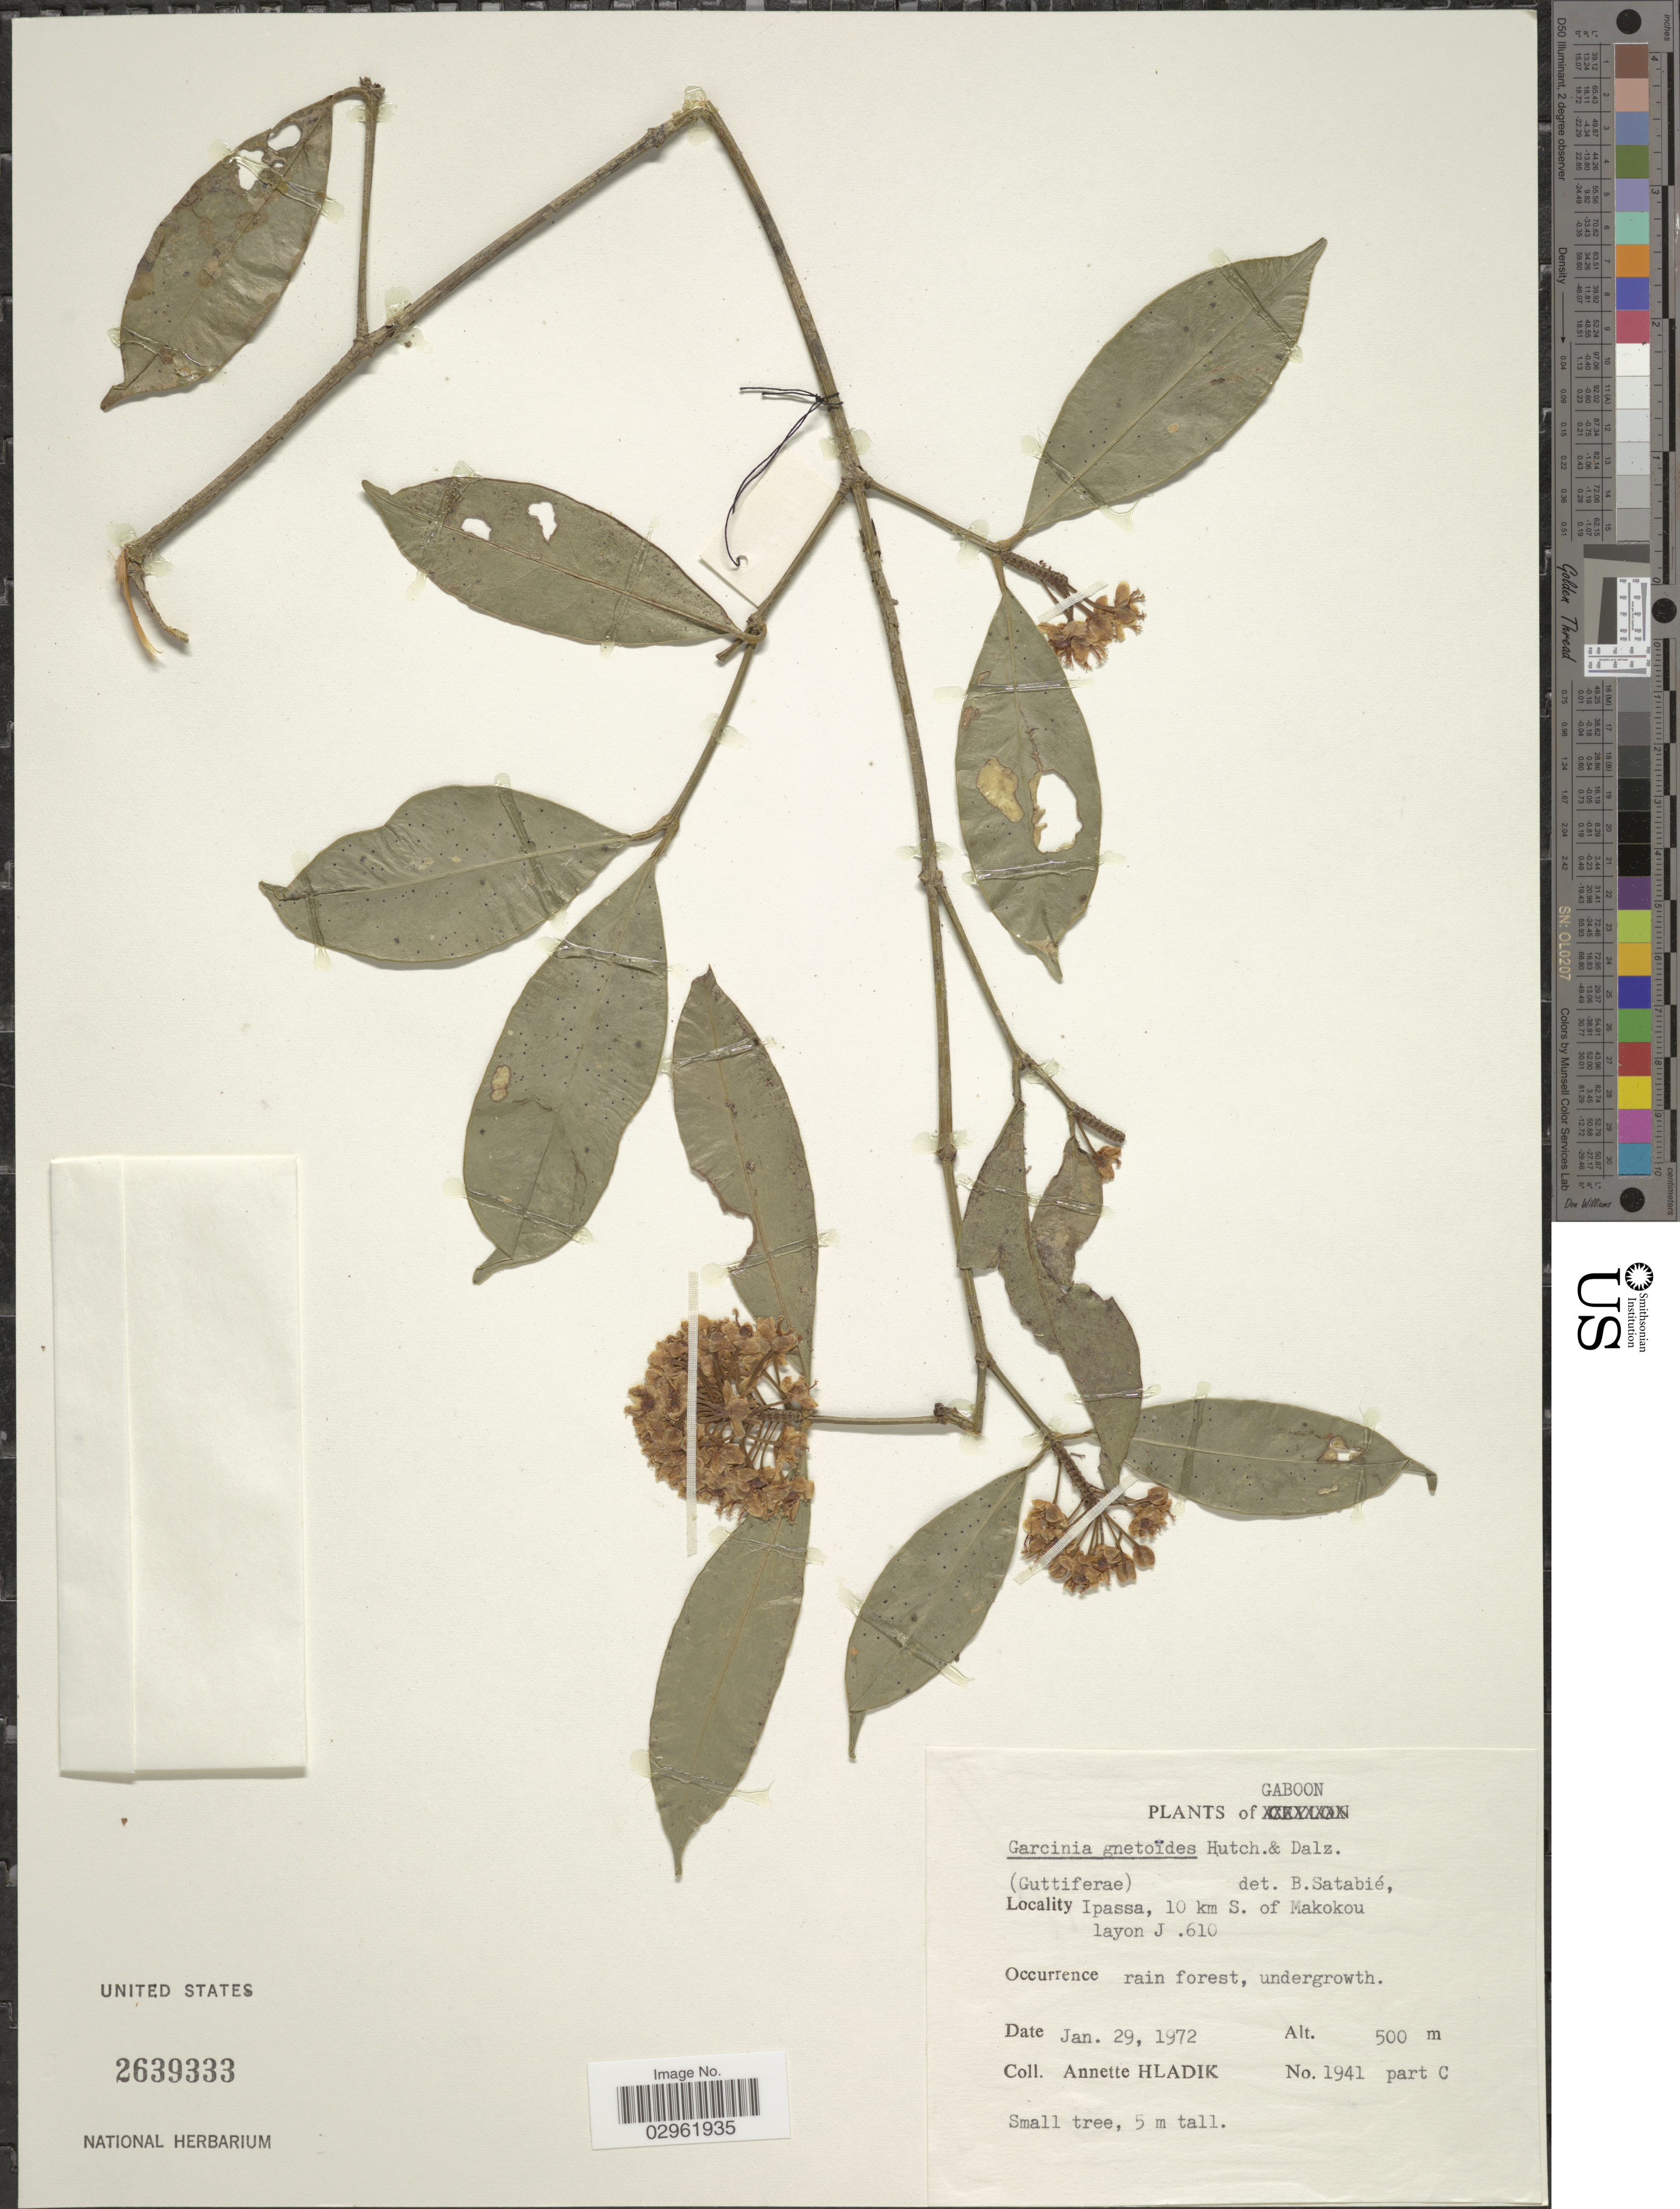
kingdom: Plantae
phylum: Tracheophyta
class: Magnoliopsida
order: Malpighiales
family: Clusiaceae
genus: Garcinia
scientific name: Garcinia gnetoides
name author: Hutch. & Dalziel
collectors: A. Hladik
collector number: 1941 part C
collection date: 1972-01-29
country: Gabon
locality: Ipassa, 10 km. S of Makokou, layon J. 610.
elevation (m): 500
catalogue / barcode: US 2639333